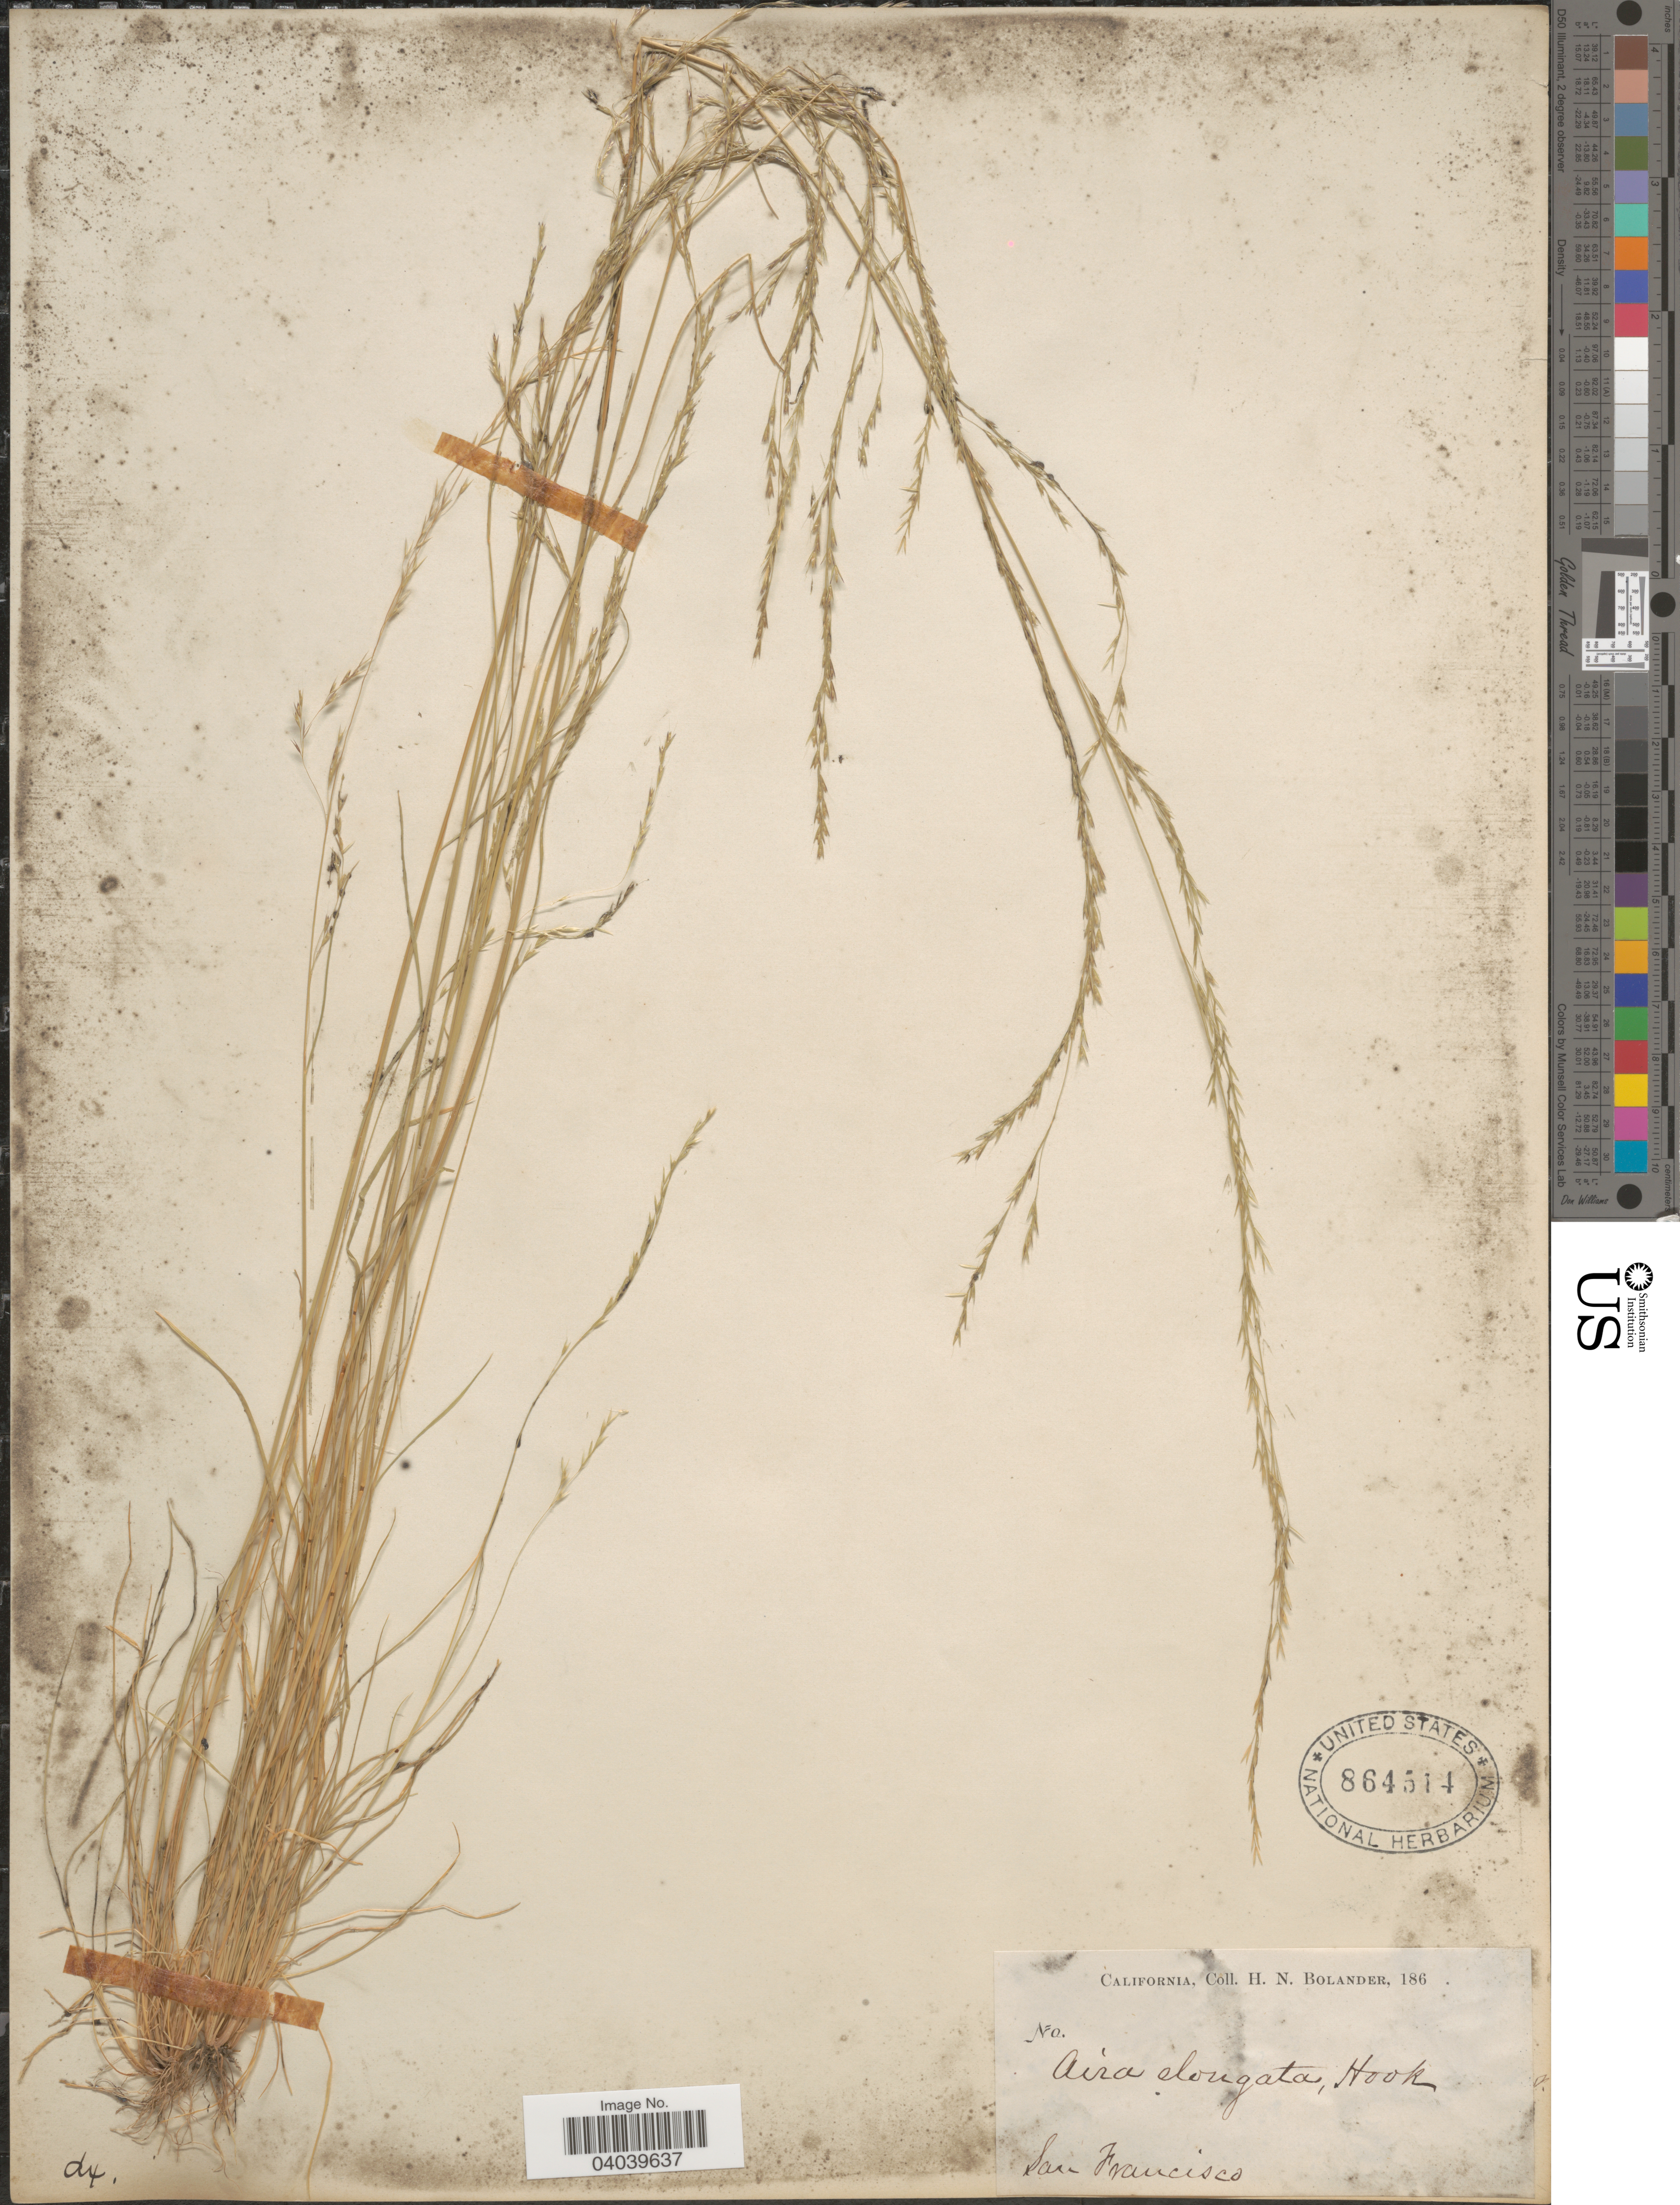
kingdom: Plantae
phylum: Tracheophyta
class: Liliopsida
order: Poales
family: Poaceae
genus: Deschampsia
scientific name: Deschampsia elongata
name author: (Hook.) Munro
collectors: H. Bolander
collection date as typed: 186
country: United States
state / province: California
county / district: San Francisco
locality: San Francisco.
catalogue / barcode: US 864514